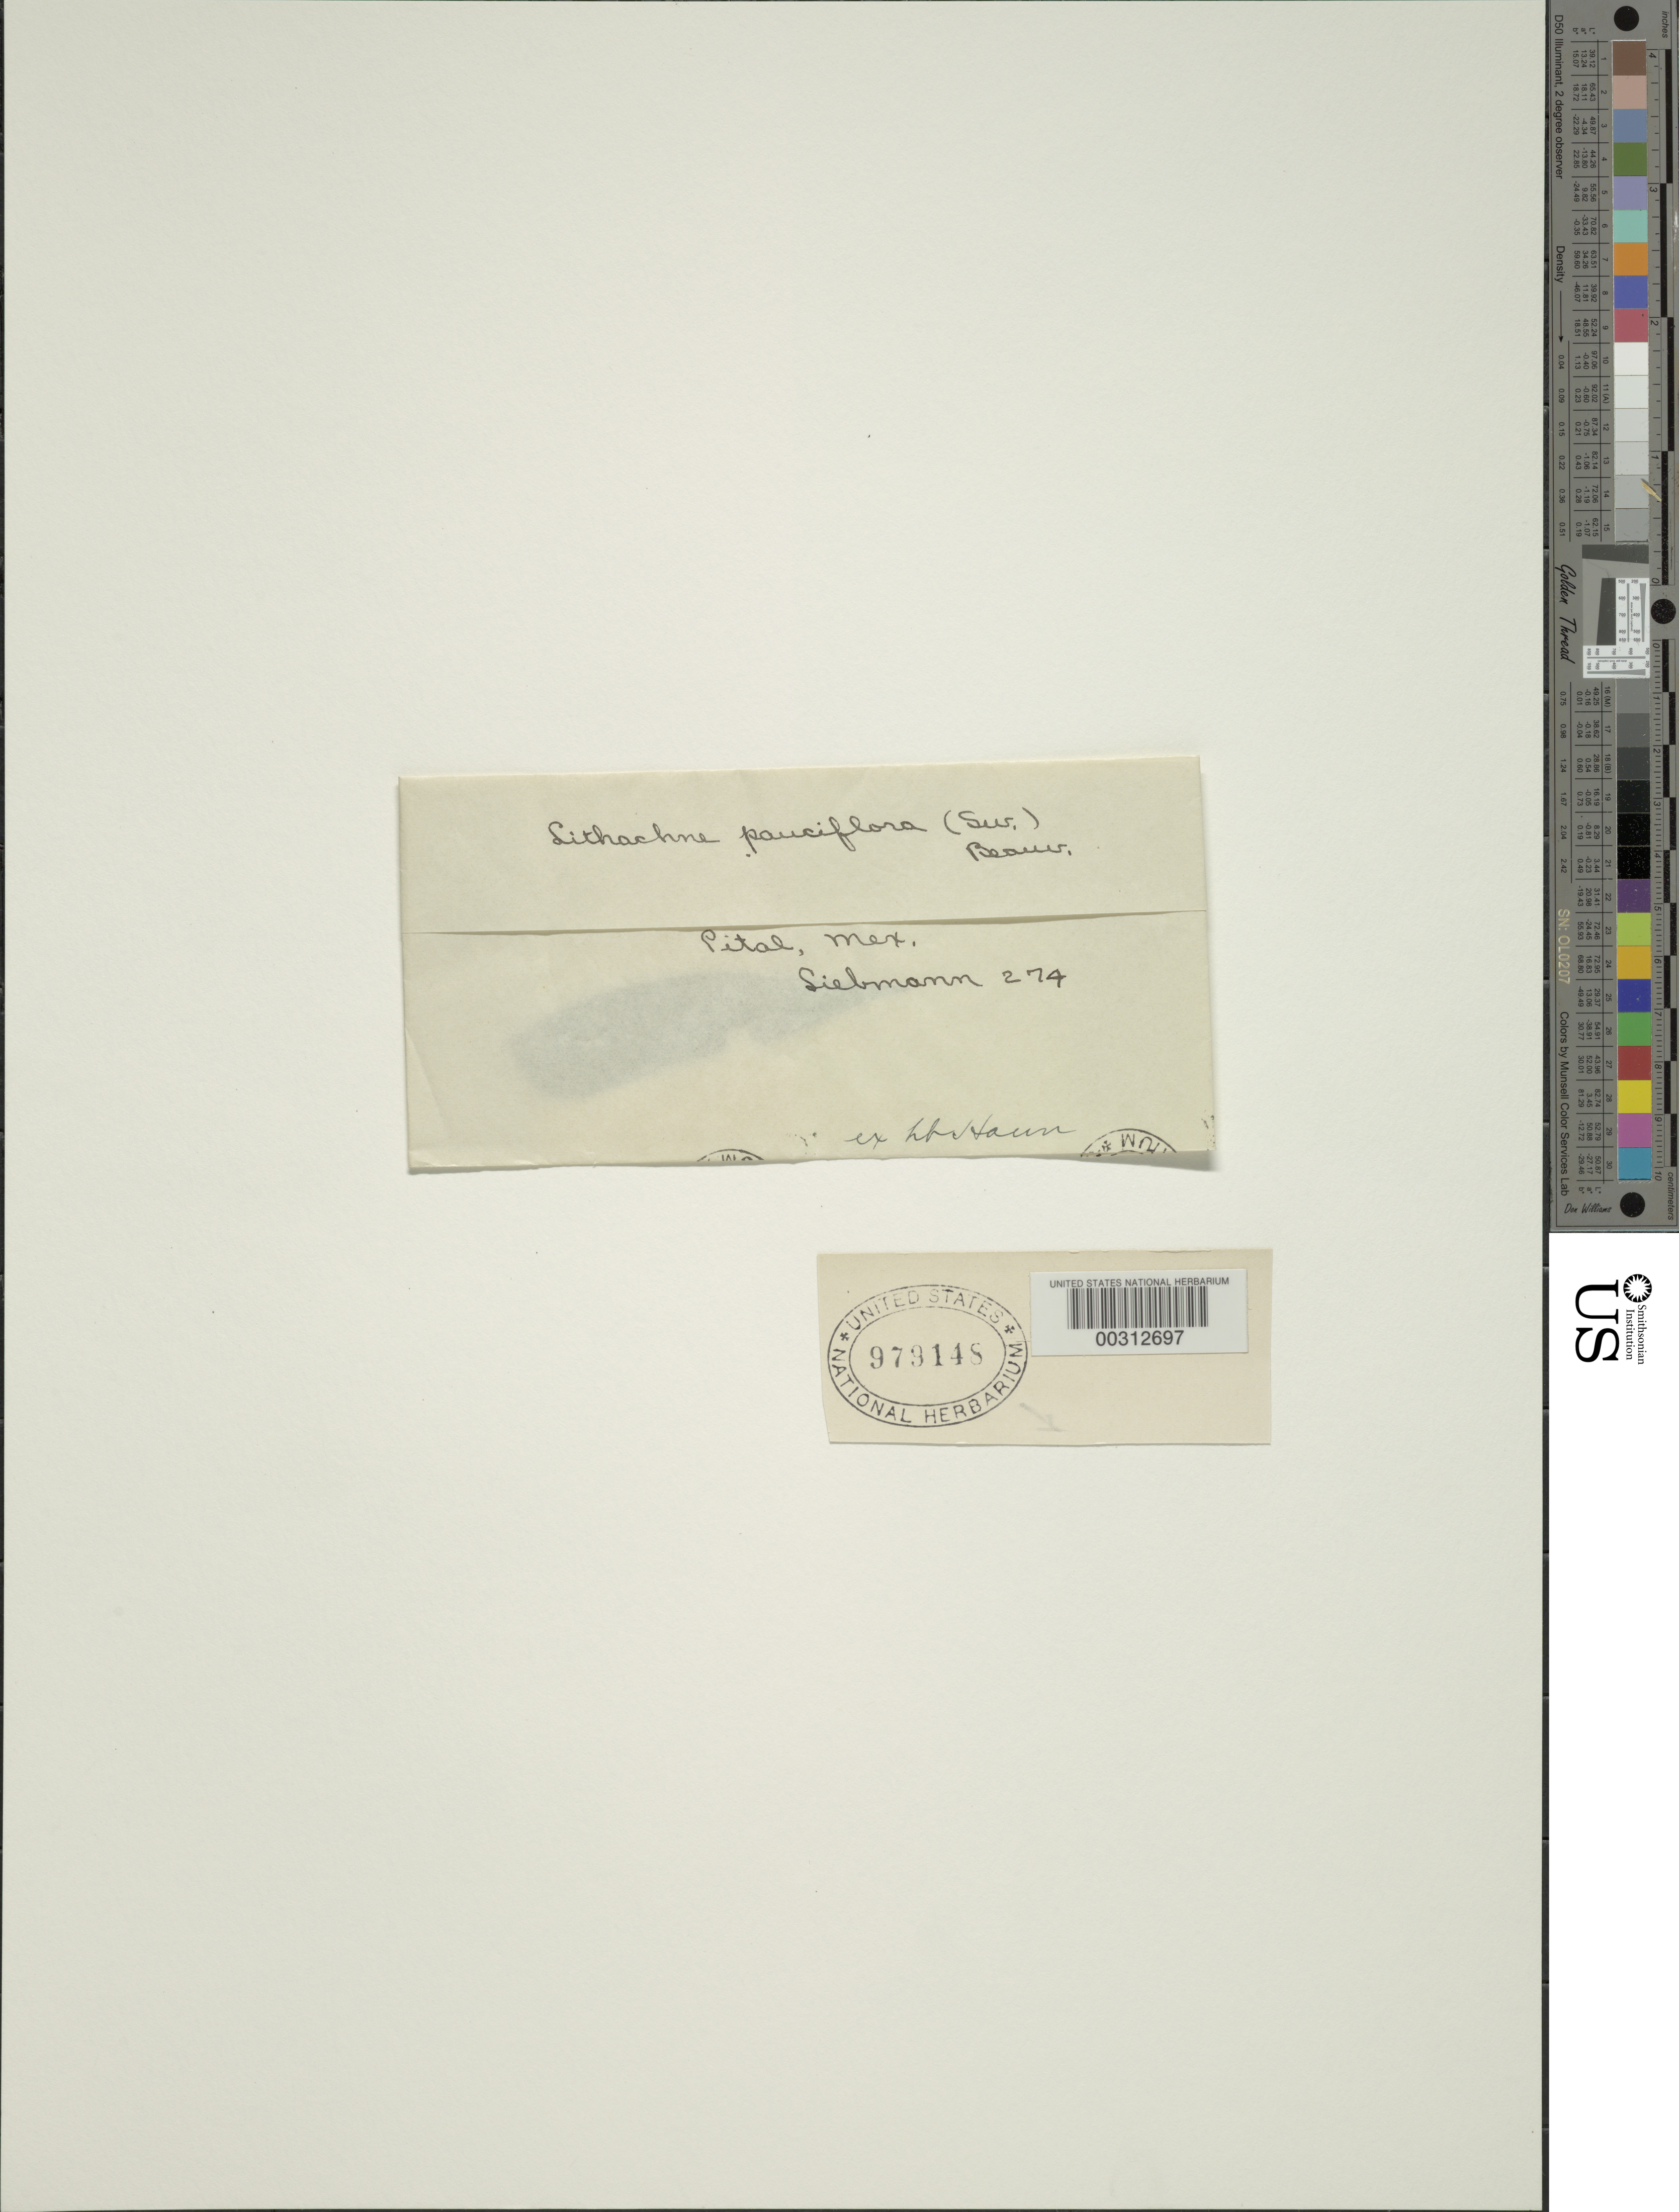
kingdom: Plantae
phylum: Tracheophyta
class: Liliopsida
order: Poales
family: Poaceae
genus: Lithachne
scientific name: Lithachne pauciflora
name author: (Sw.) P. Beauv.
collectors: F. M. Liebmann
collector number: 274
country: Mexico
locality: Pital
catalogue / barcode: US 979148